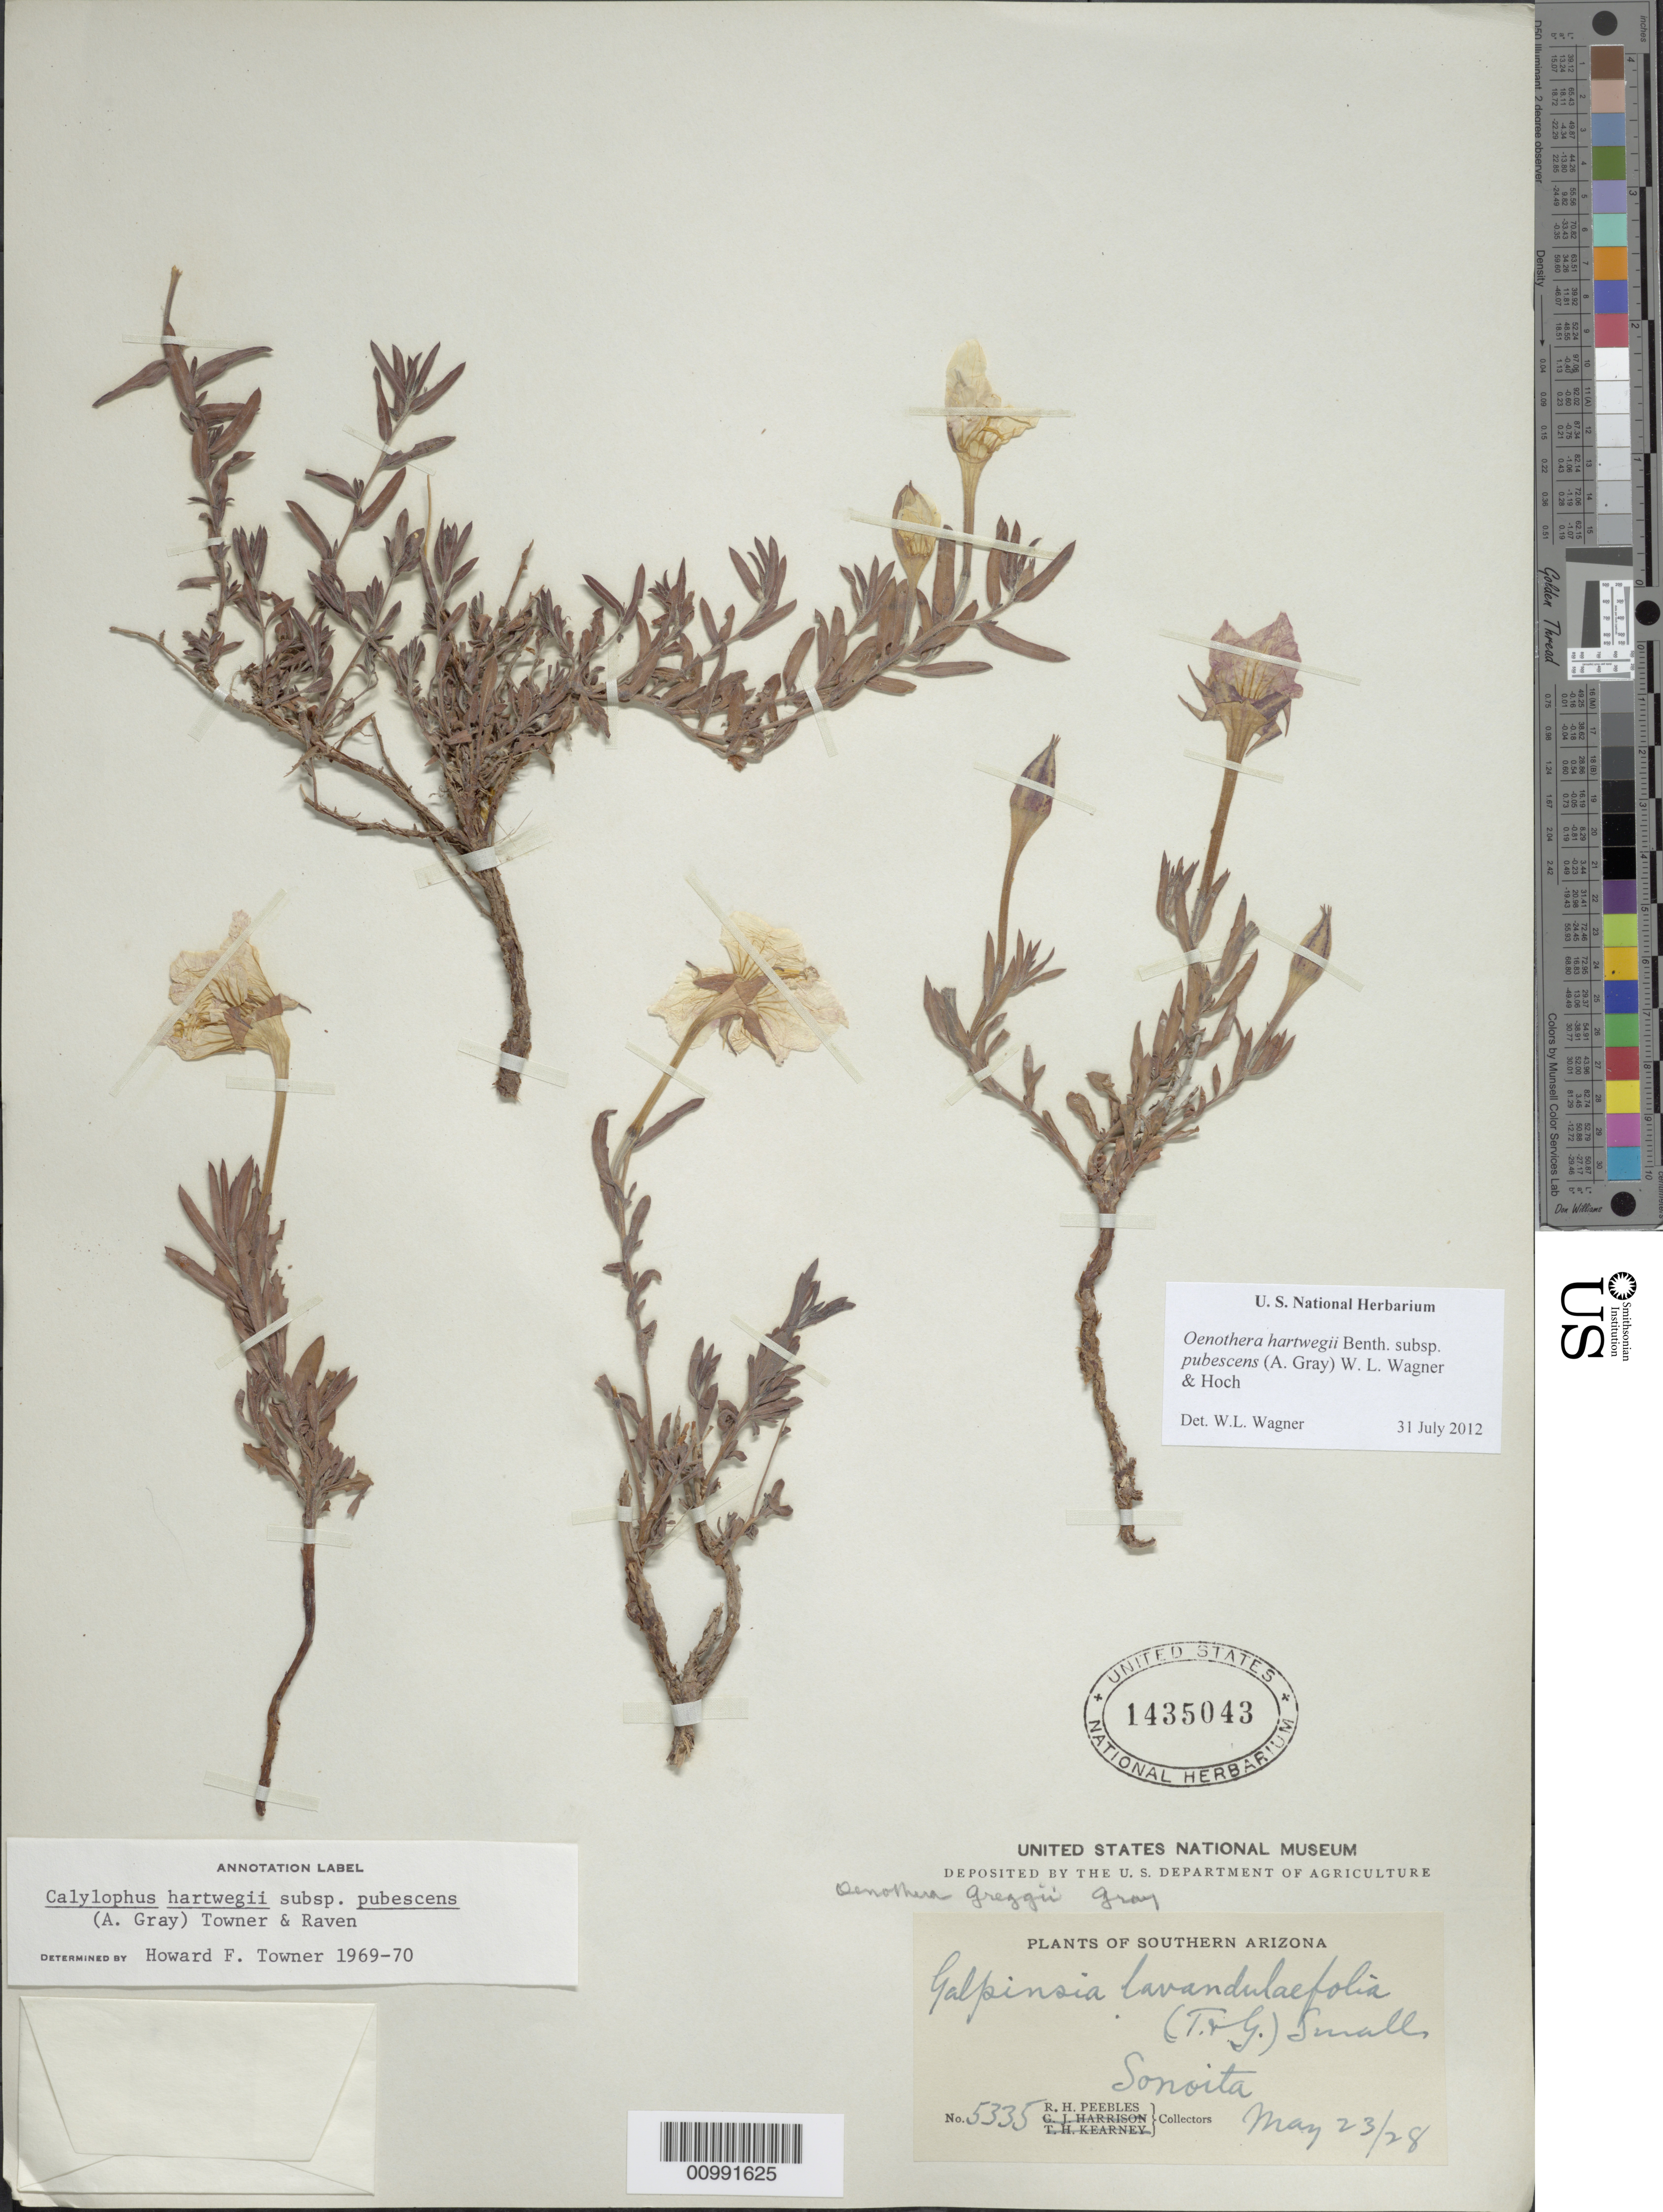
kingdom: Plantae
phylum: Tracheophyta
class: Magnoliopsida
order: Myrtales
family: Onagraceae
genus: Oenothera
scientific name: Oenothera hartwegii subsp. pubescens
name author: (A. Gray) W.L. Wagner & Hoch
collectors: R. H. Peebles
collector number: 5335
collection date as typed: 23 May 1928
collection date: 1928-05-23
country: United States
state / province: Arizona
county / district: Santa Cruz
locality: Sonoita.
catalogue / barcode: US 1435043